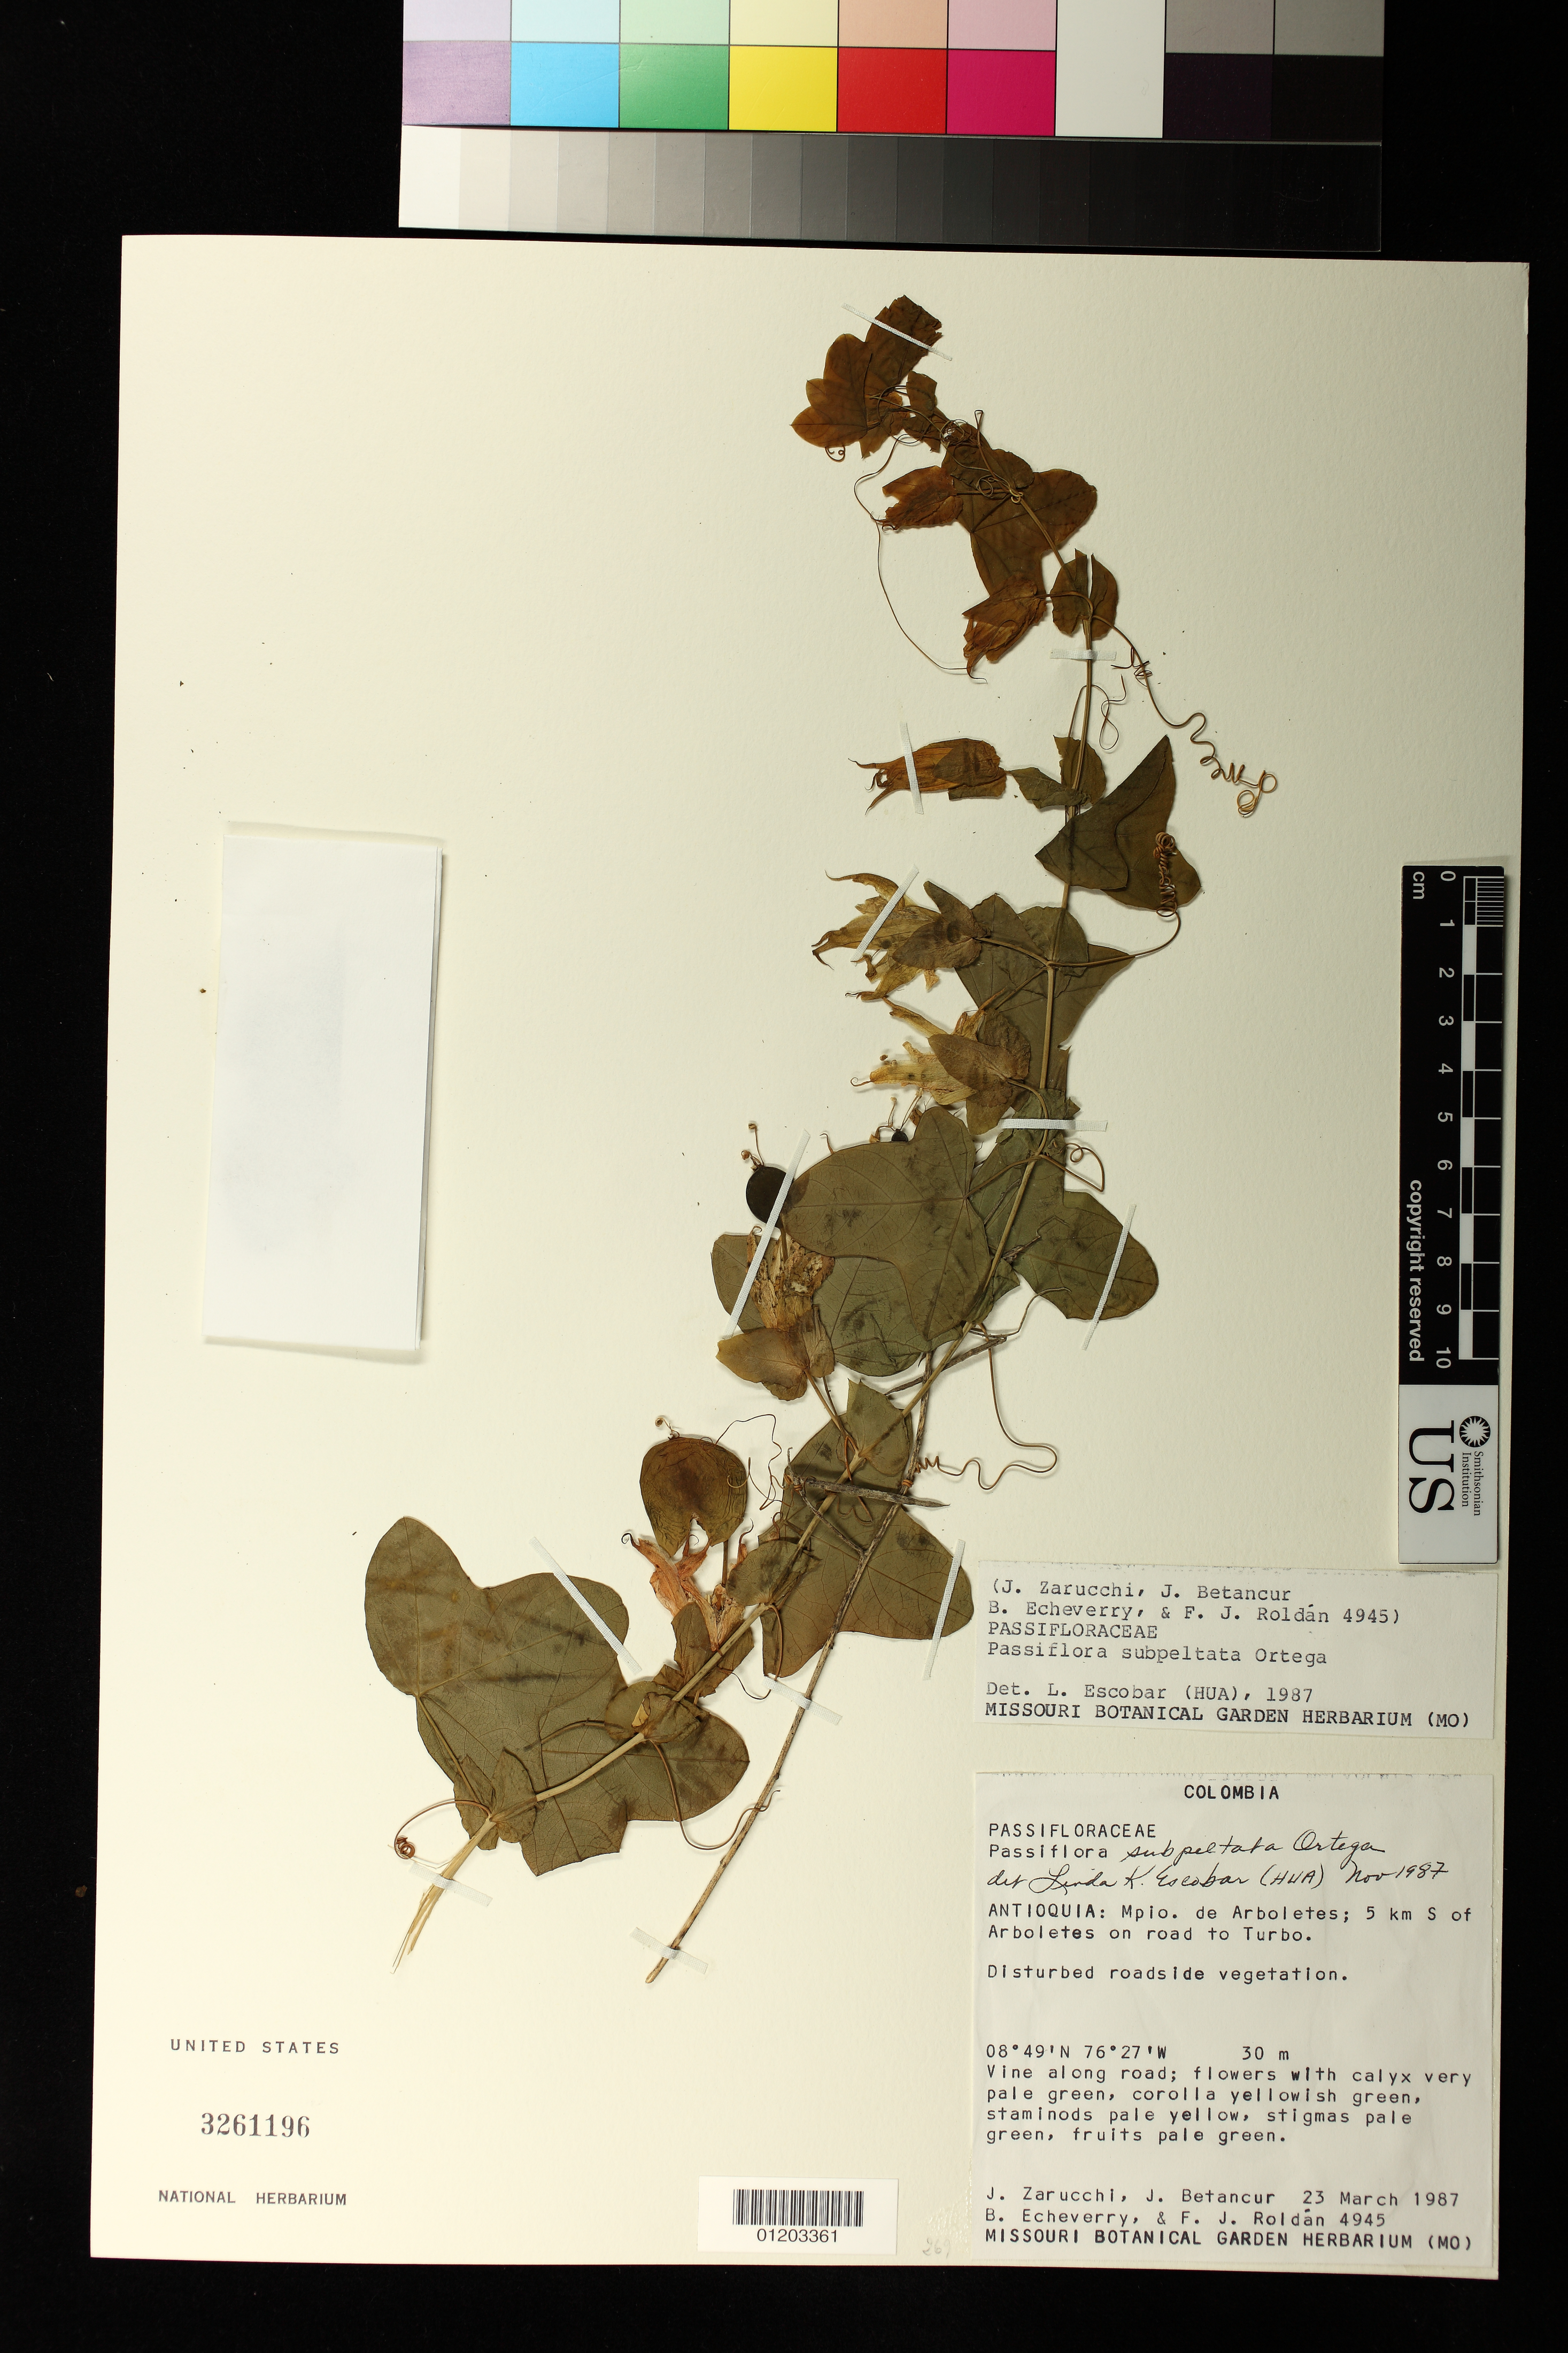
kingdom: Plantae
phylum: Tracheophyta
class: Magnoliopsida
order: Malpighiales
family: Passifloraceae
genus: Passiflora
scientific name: Passiflora subpeltata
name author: Ortega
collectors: J. L. Zarucchi, J. C. Betancur, B. Echeverry & F. J. Roldán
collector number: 4945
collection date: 1987-03-23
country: Colombia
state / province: Antioquia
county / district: Arboletes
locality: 5 km S of Arboletes on road to Turbo.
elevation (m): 30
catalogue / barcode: US 3261196